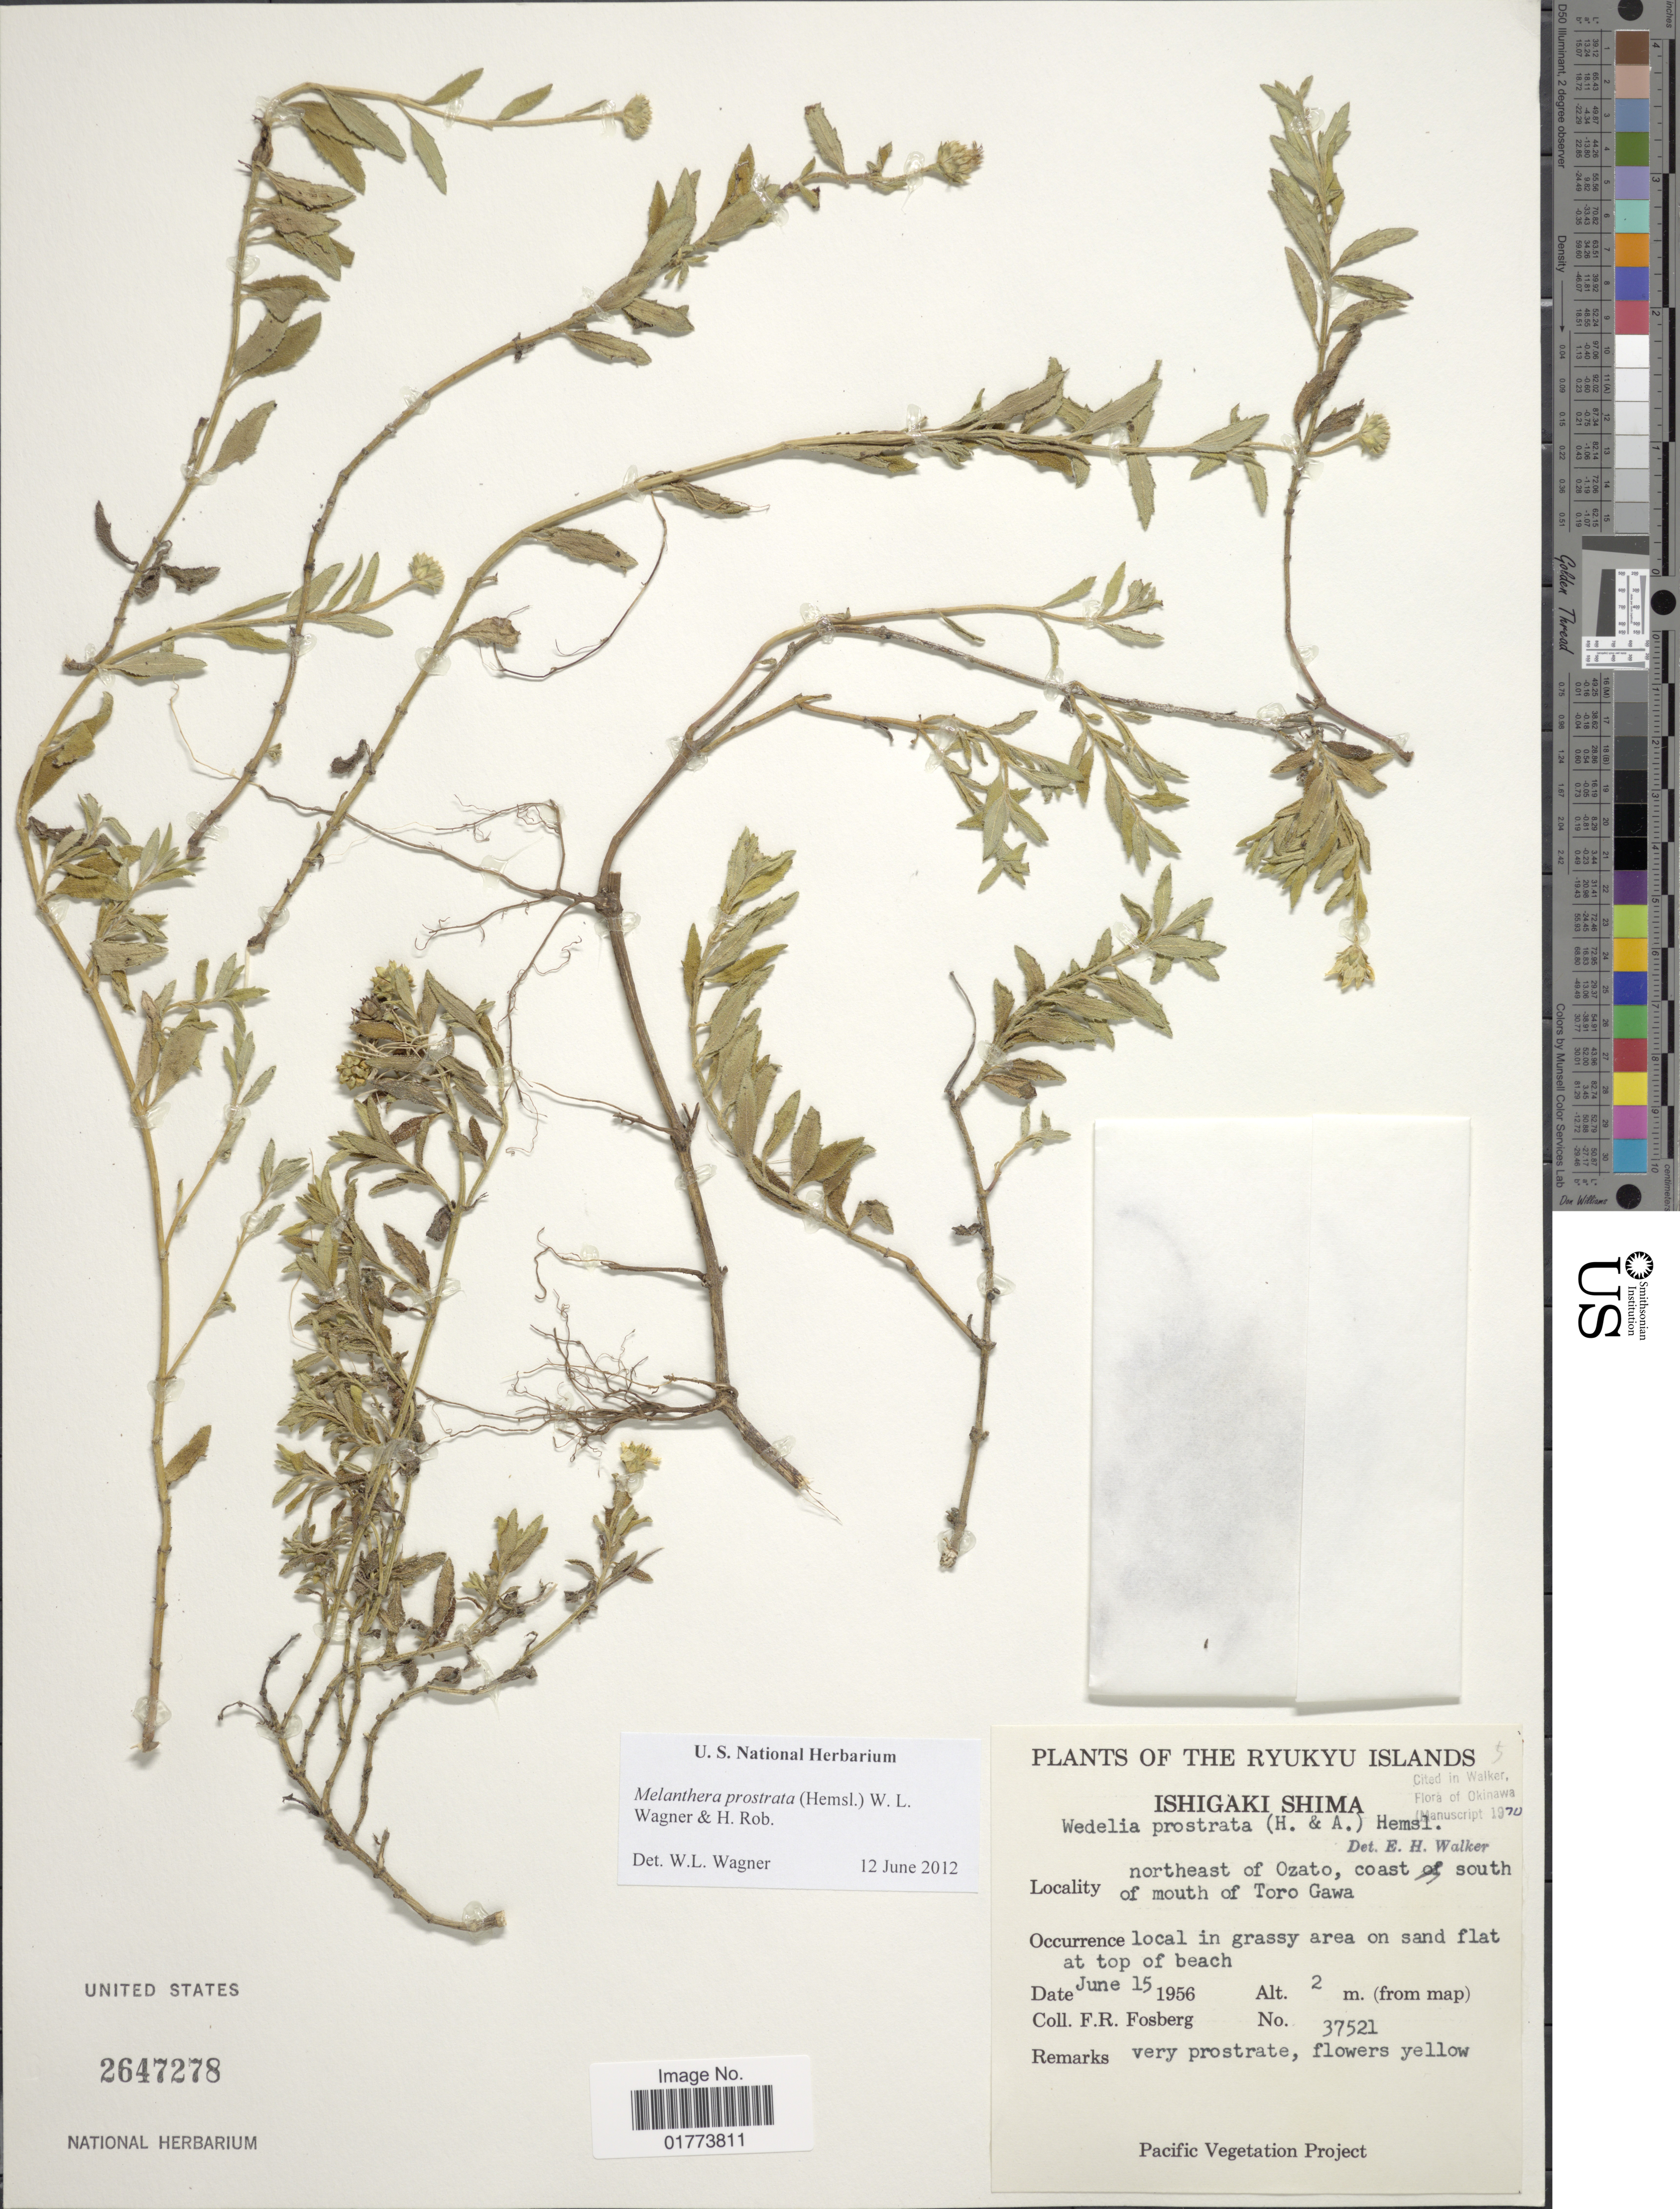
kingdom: Plantae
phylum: Tracheophyta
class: Magnoliopsida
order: Asterales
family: Asteraceae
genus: Melanthera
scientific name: Melanthera prostrata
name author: (Hemsl.) W.L. Wagner & H. Rob.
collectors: F. R. Fosberg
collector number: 37021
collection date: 1956-06-15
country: Japan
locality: The Ryukyu Islands. Ishigaki Shima. northeast of Ozato, coast south of mouth of Toro Gawa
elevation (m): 2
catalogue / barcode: US 2647278